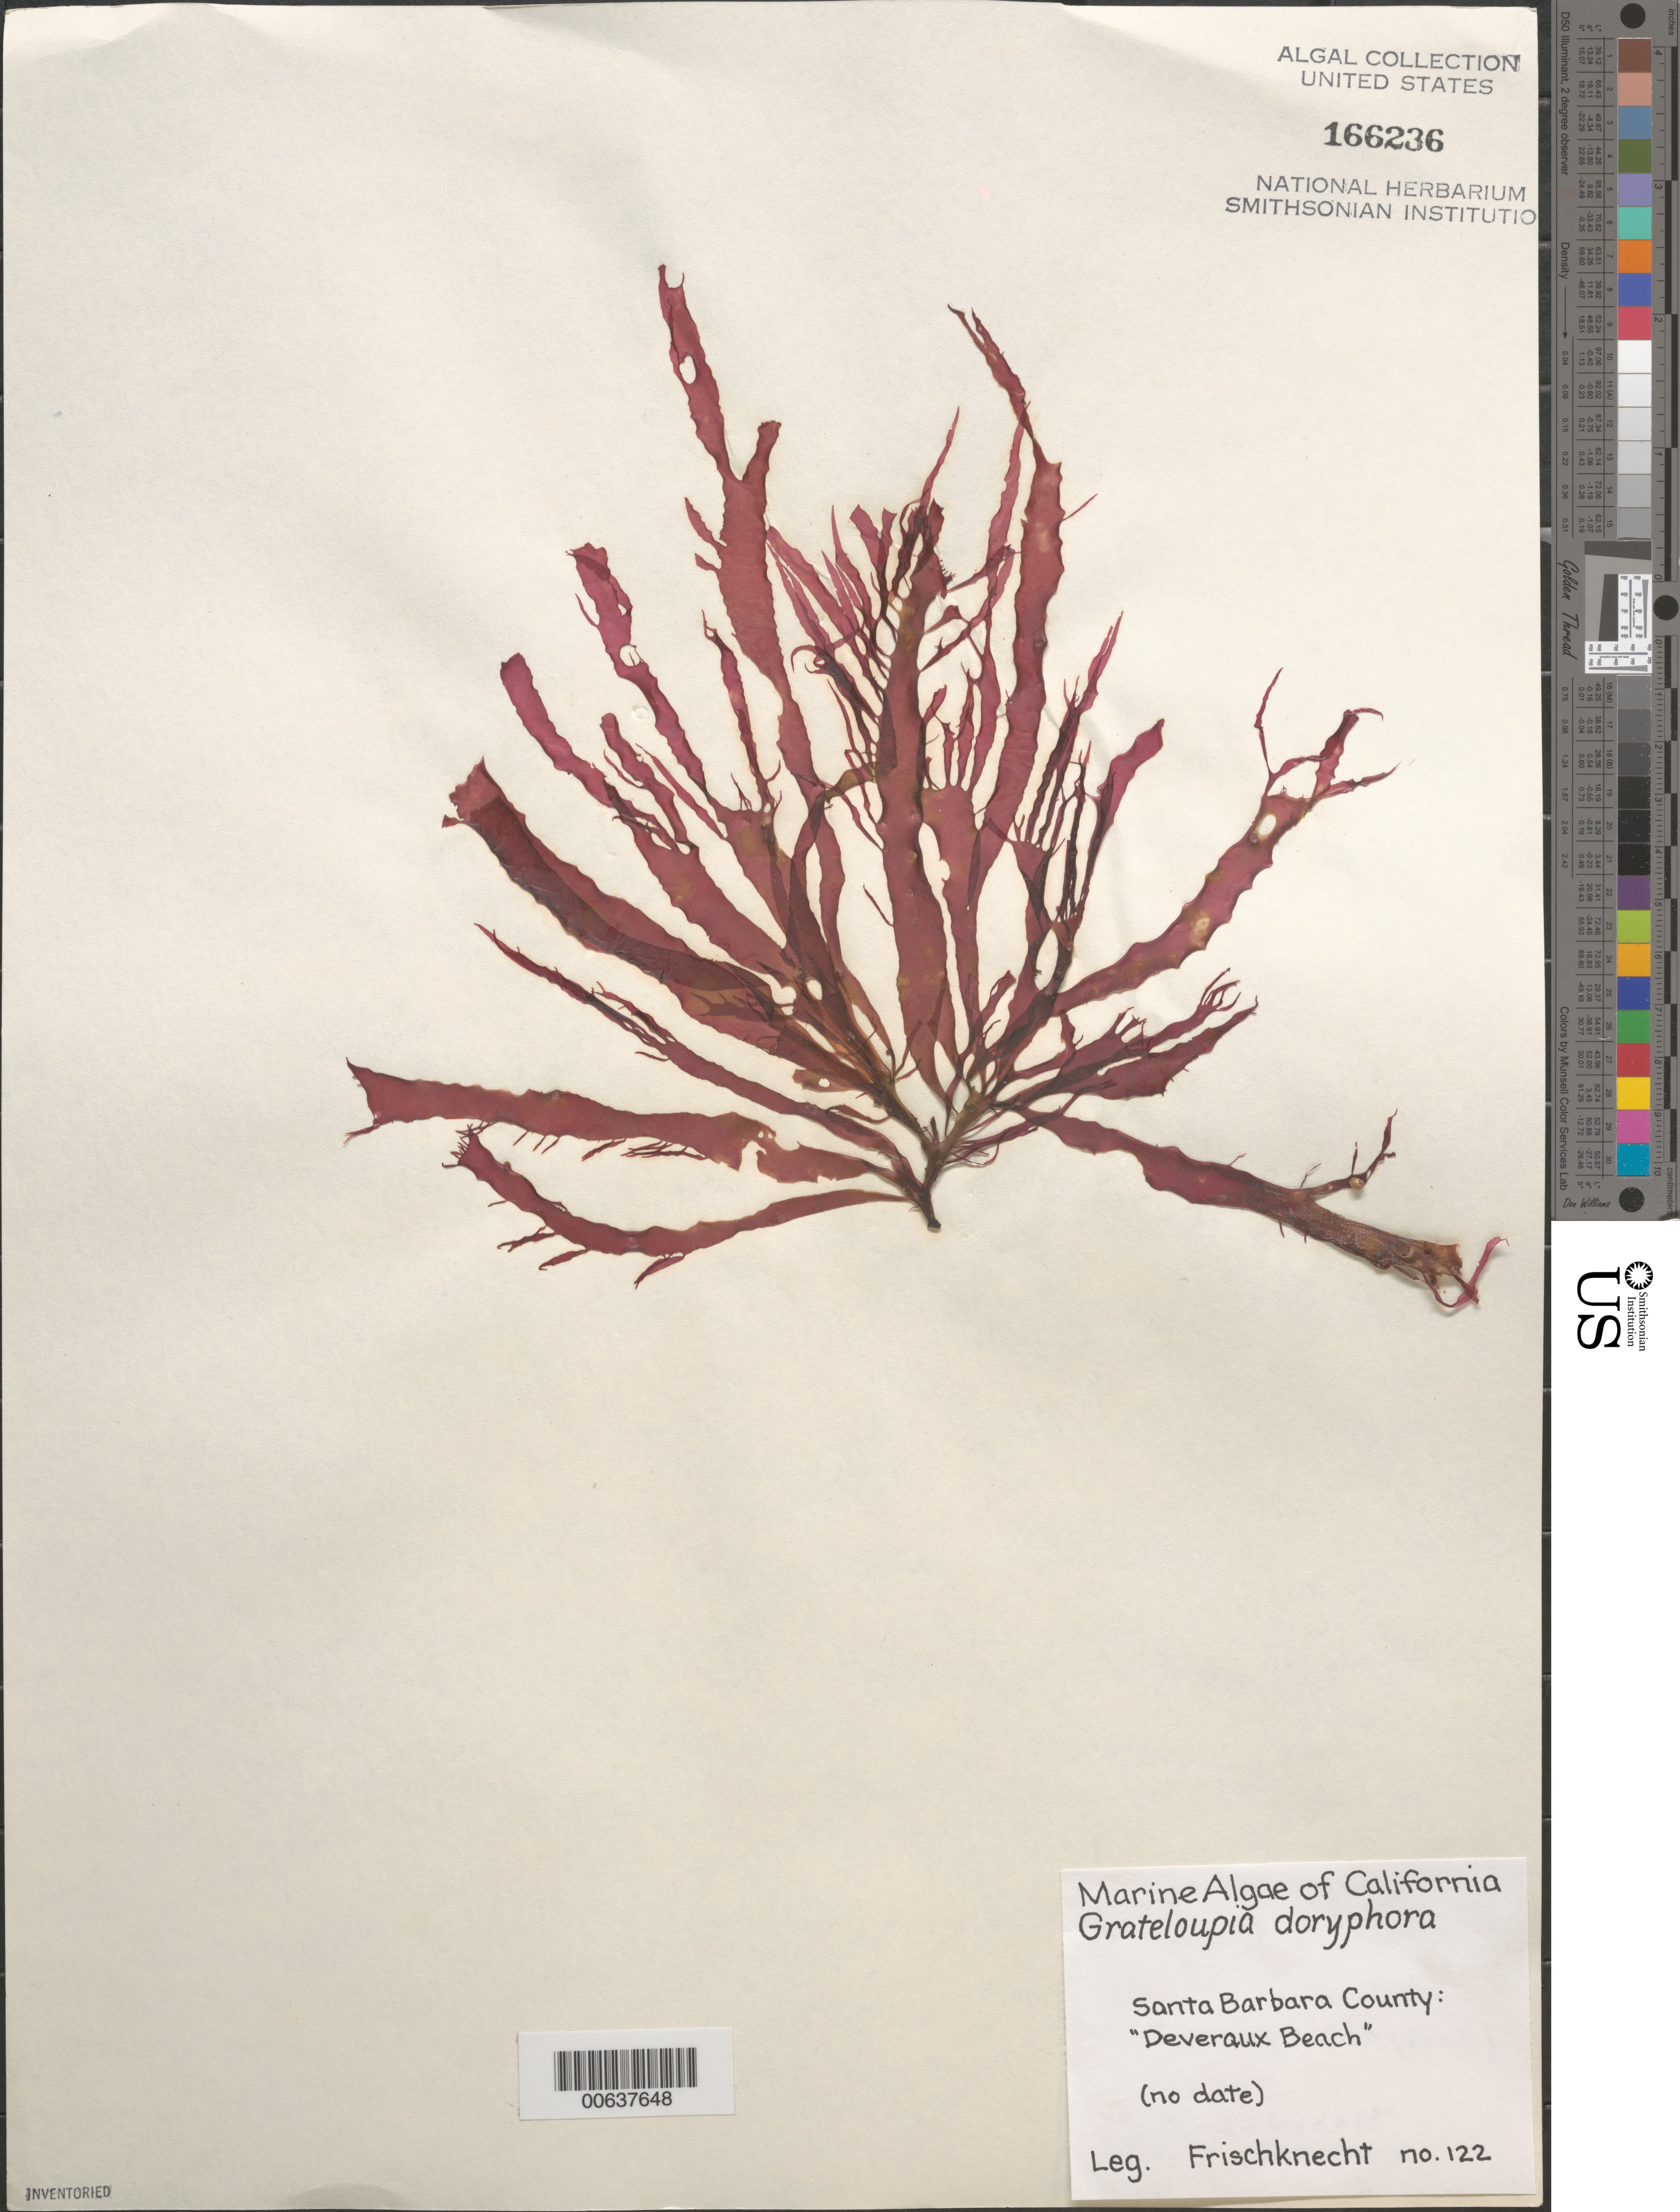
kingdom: Plantae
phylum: Rhodophyta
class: Florideophyceae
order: Halymeniales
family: Halymeniaceae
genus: Grateloupia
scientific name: Grateloupia doryphora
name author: (Mont.) Howe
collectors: -. Frischknecht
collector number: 122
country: United States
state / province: California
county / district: Santa Barbara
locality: Deveraux Beach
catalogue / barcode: US 166236